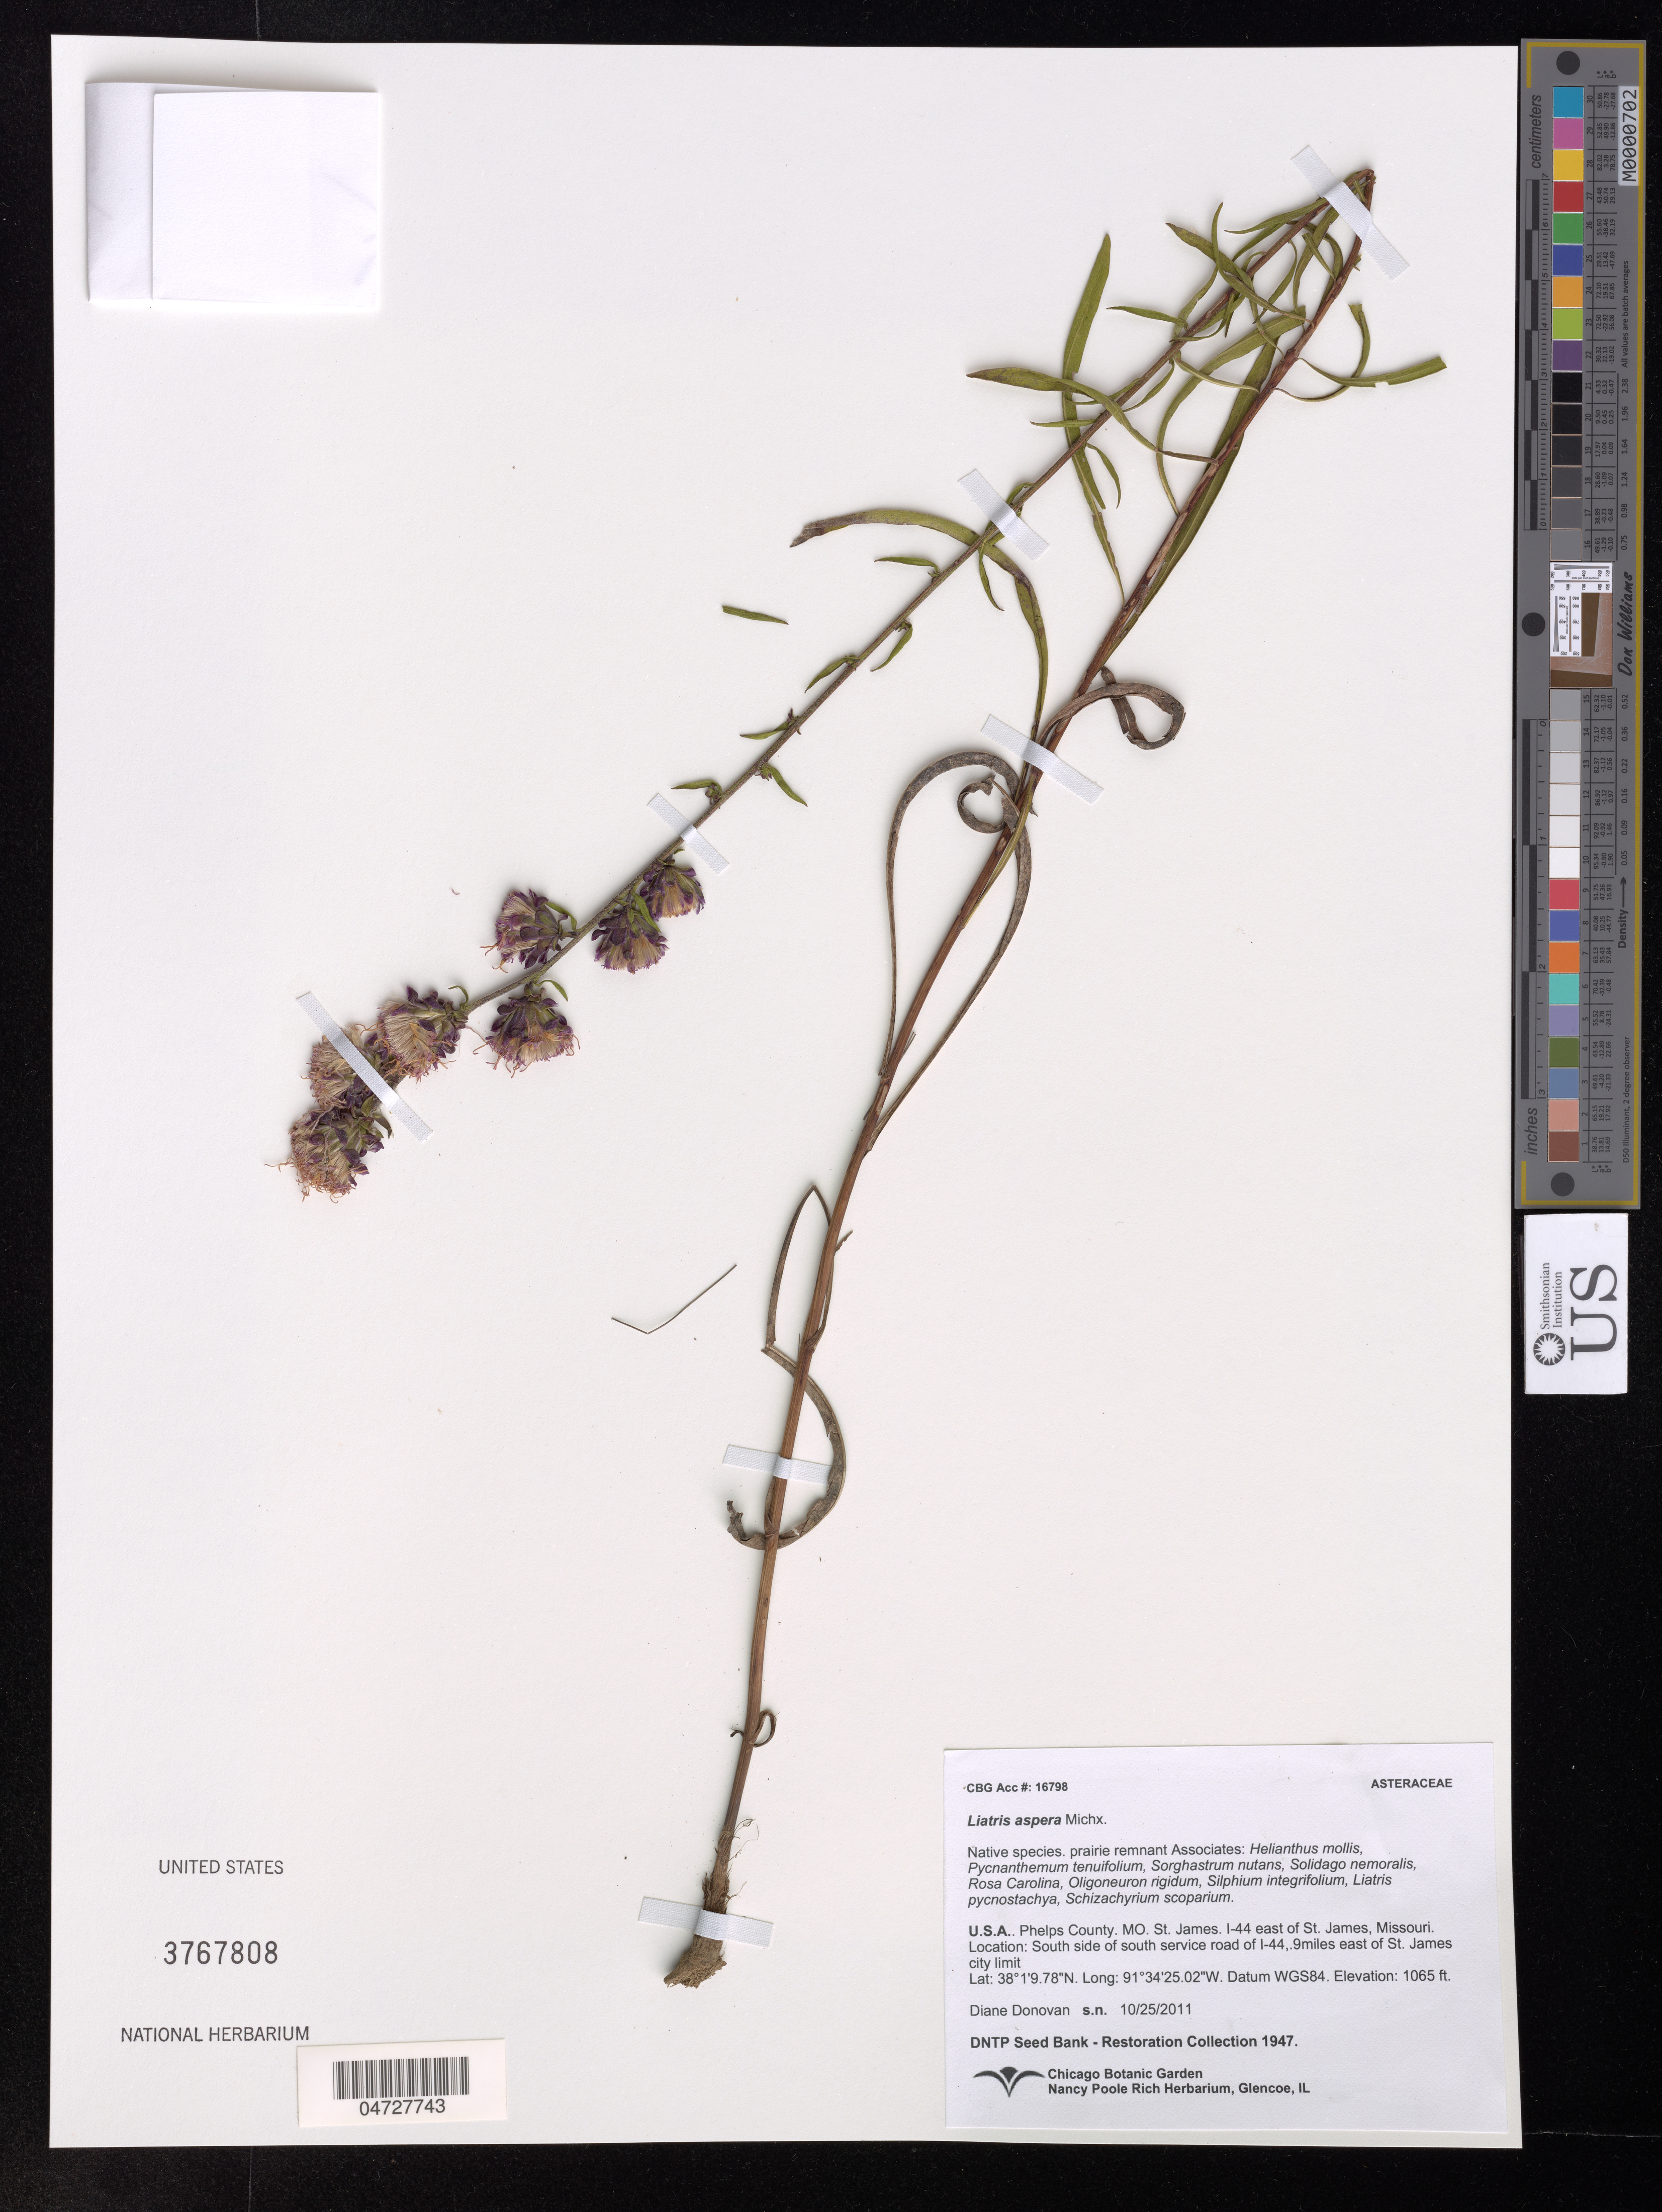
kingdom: Plantae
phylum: Tracheophyta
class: Magnoliopsida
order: Asterales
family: Asteraceae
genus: Liatris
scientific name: Liatris aspera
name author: Michx.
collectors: D. Donovan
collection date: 2011-10-25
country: United States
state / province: Missouri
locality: Phelps County, MO, St. James, I-44 east of St. James, South side of south service road of I-44,. 9 miles east of St. James city limit.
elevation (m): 325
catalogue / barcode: US 3767808